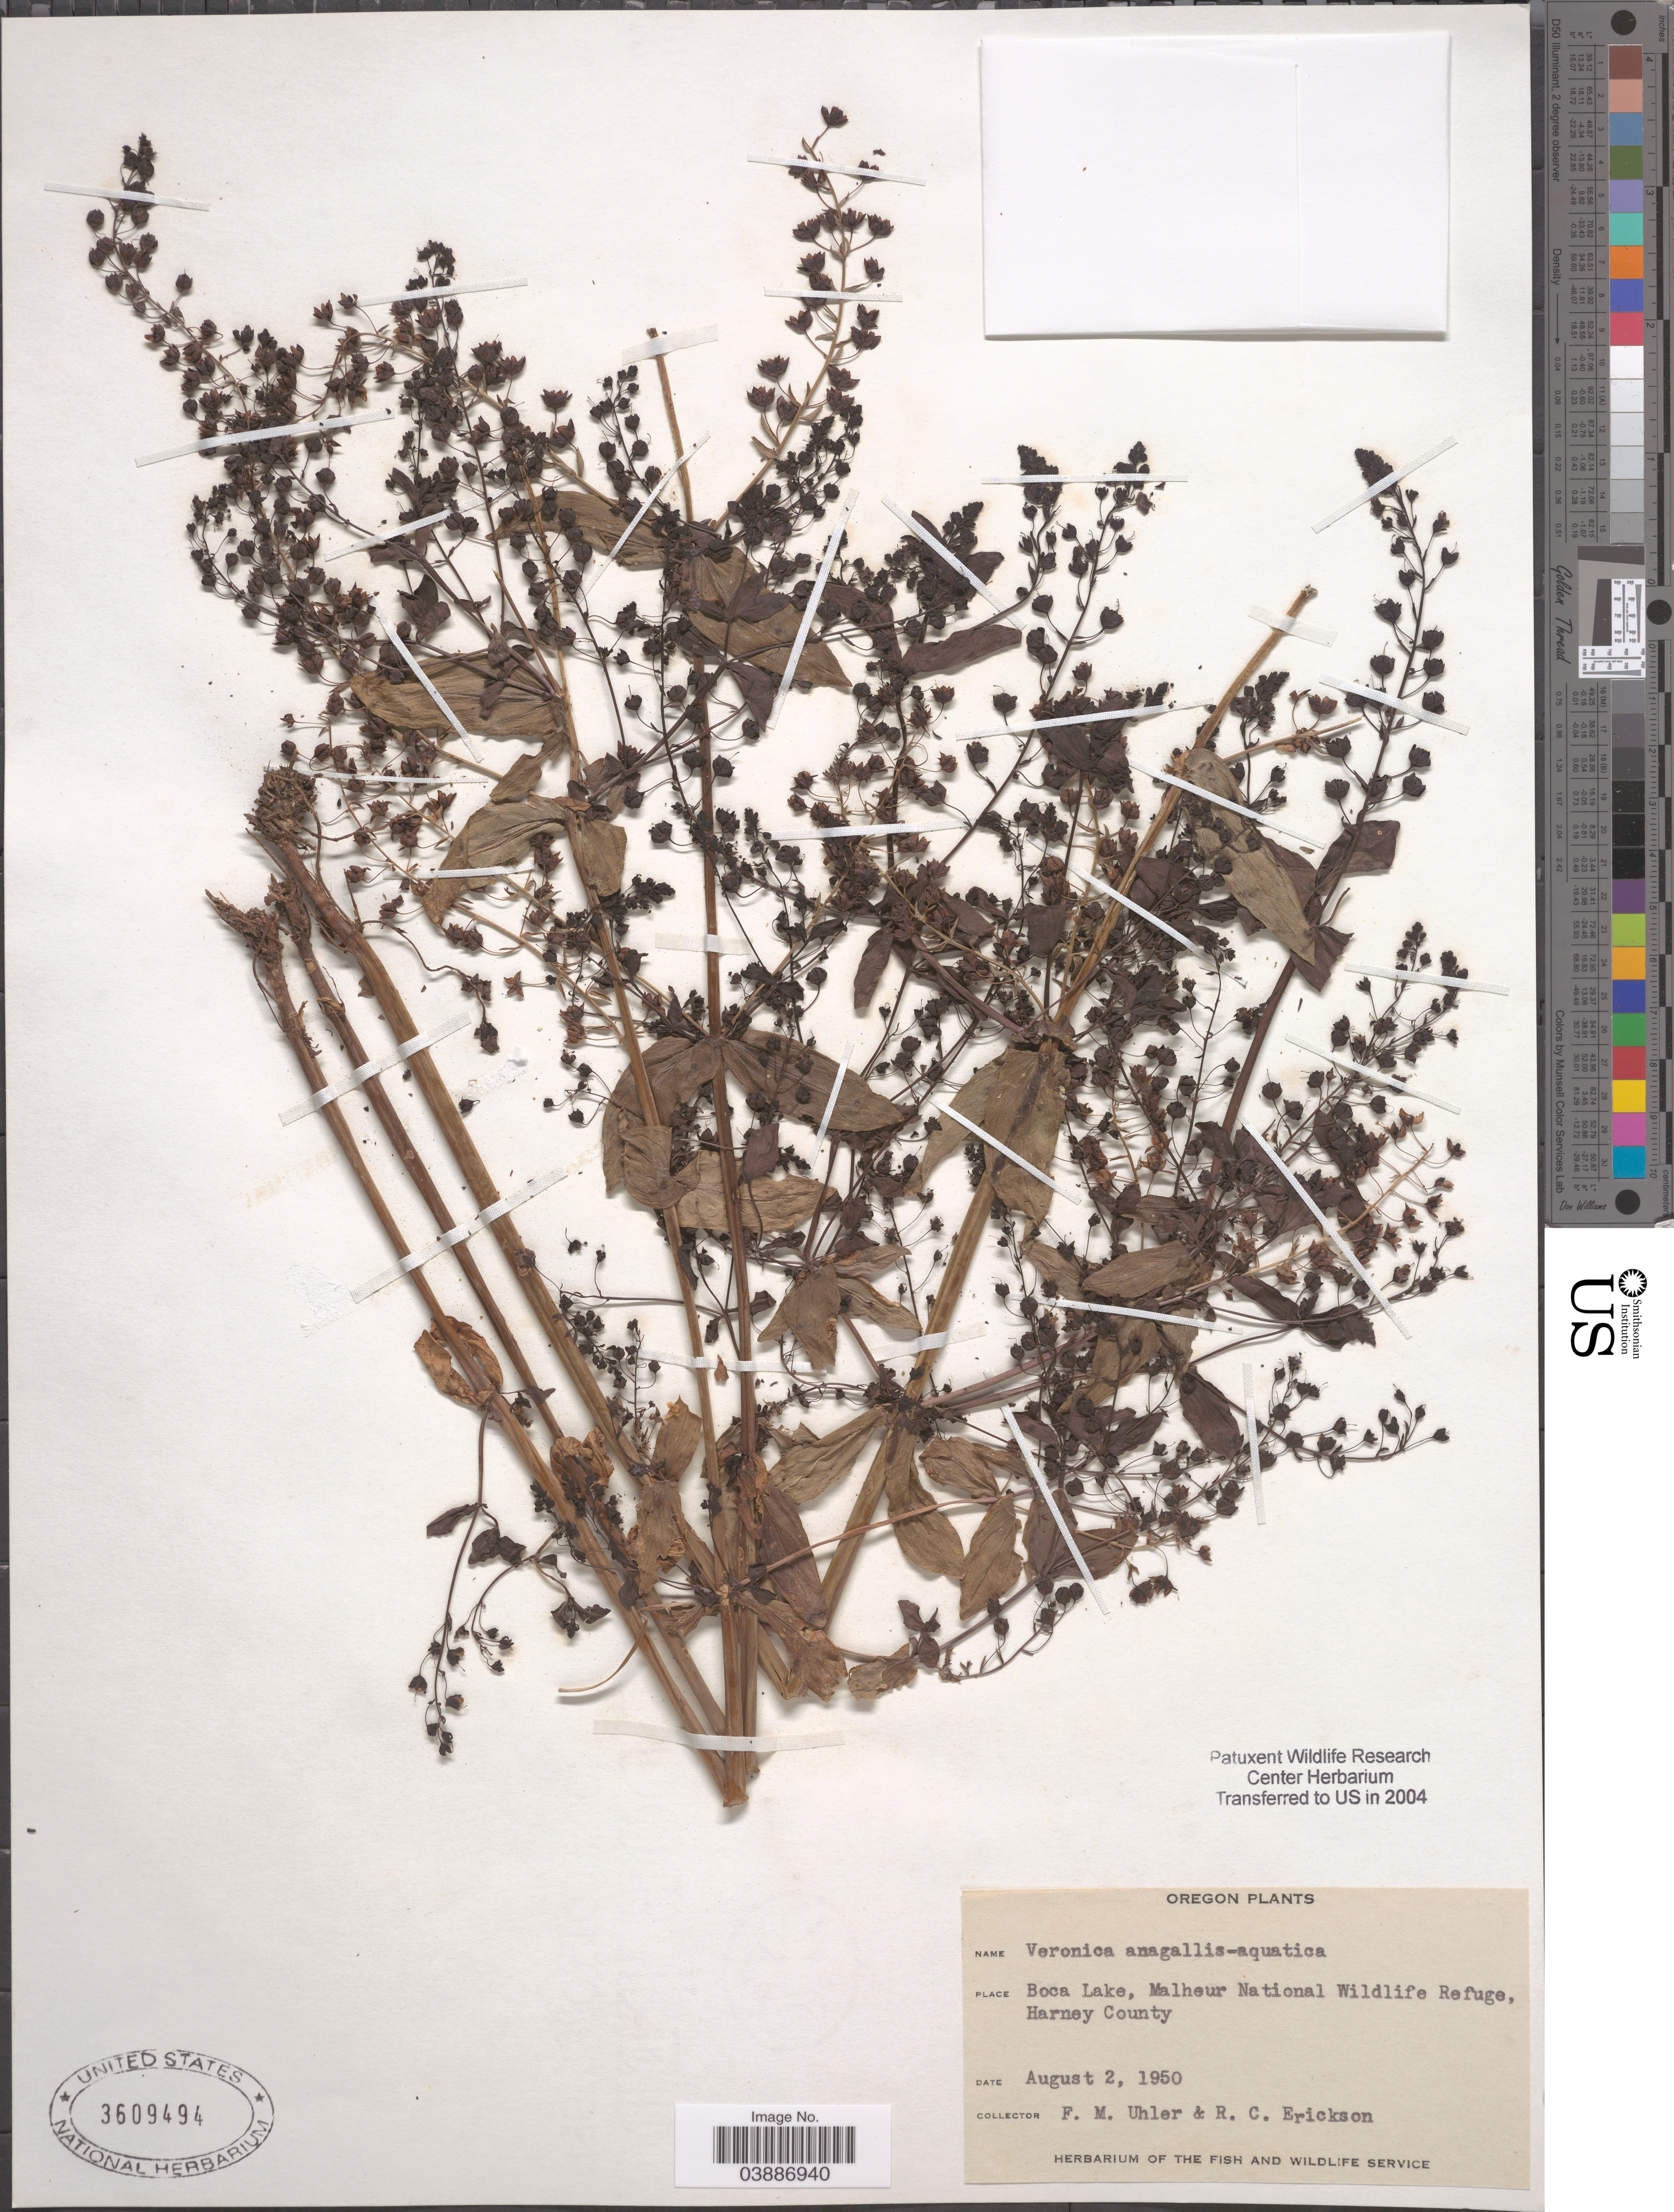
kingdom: Plantae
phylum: Tracheophyta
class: Magnoliopsida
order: Lamiales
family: Plantaginaceae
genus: Veronica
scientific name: Veronica anagallis-aquatica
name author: L.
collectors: F. M. Uhler & R. Erickson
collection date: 1950-08-02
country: United States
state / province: Oregon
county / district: Harney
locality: Boca Lake, Malheur National Wildlife Refuge, Harney County.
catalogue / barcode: US 3609494